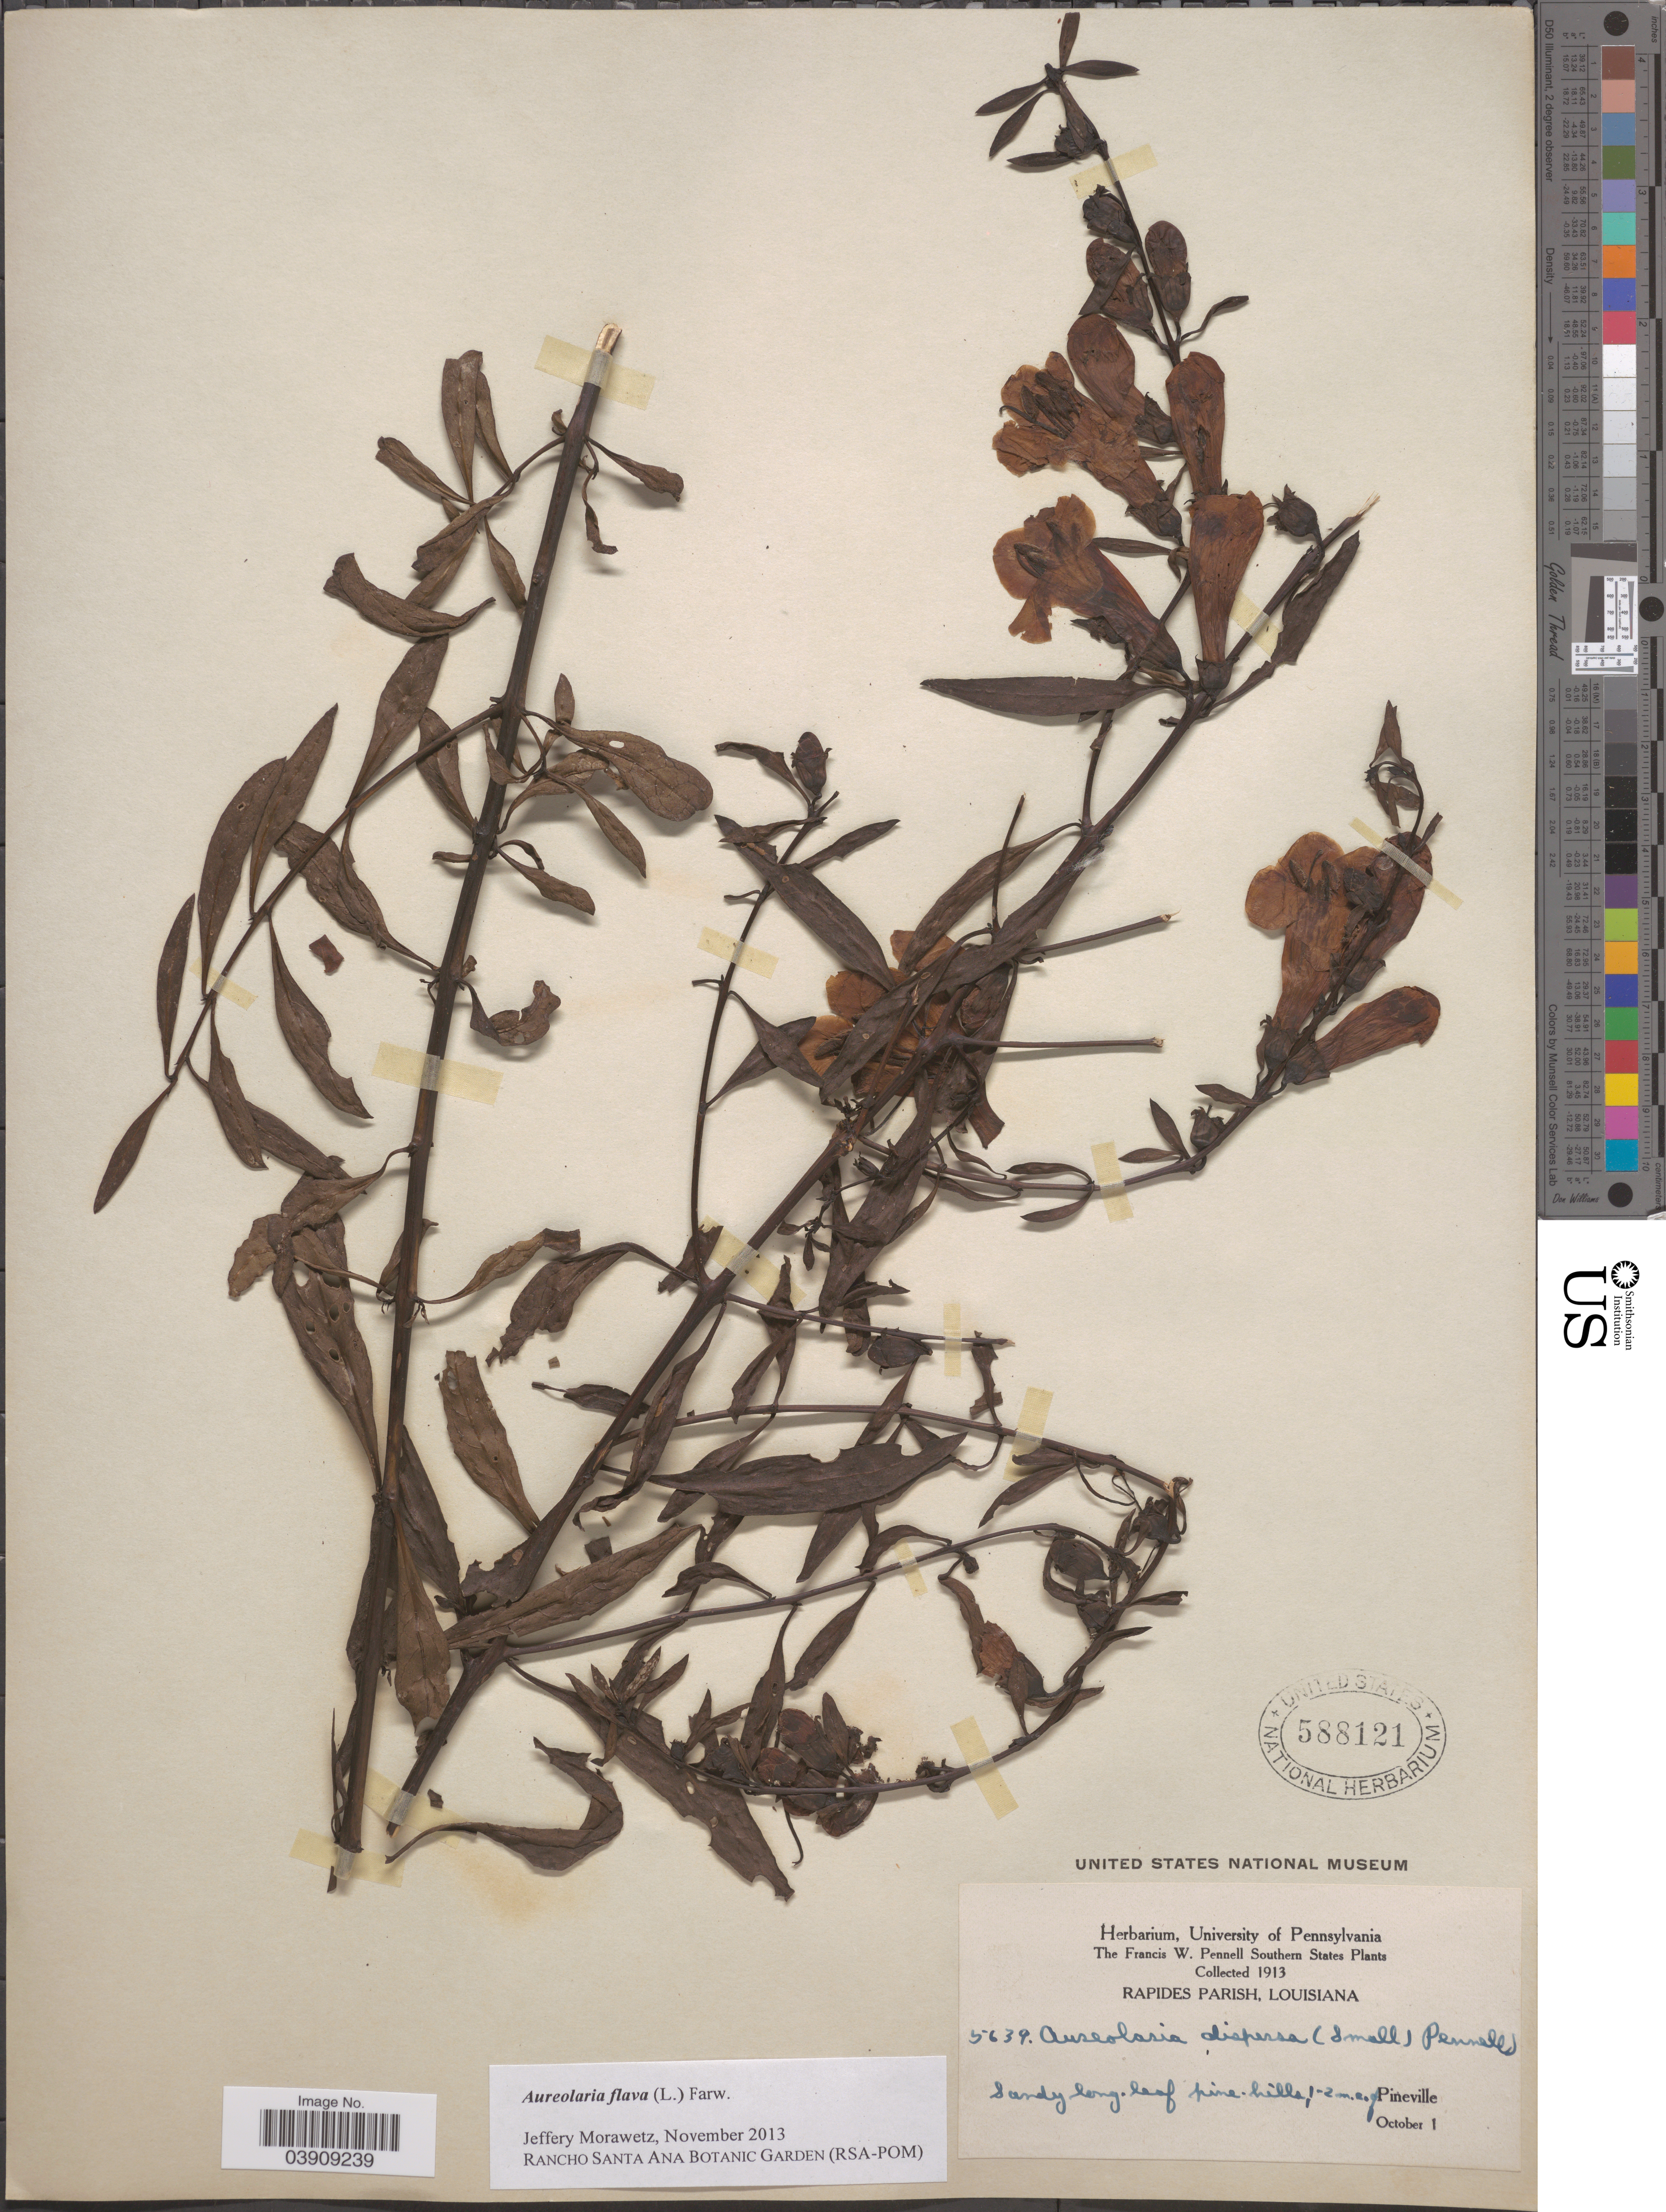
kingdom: Plantae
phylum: Tracheophyta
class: Magnoliopsida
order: Lamiales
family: Orobanchaceae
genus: Aureolaria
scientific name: Aureolaria flava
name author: (L.) Farw.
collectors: F. W. Pennell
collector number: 5639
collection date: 1913-10-01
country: United States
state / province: Louisiana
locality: Southern States. Rapides Parish. 1-2 m. e. of Pineville.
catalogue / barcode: US 588121